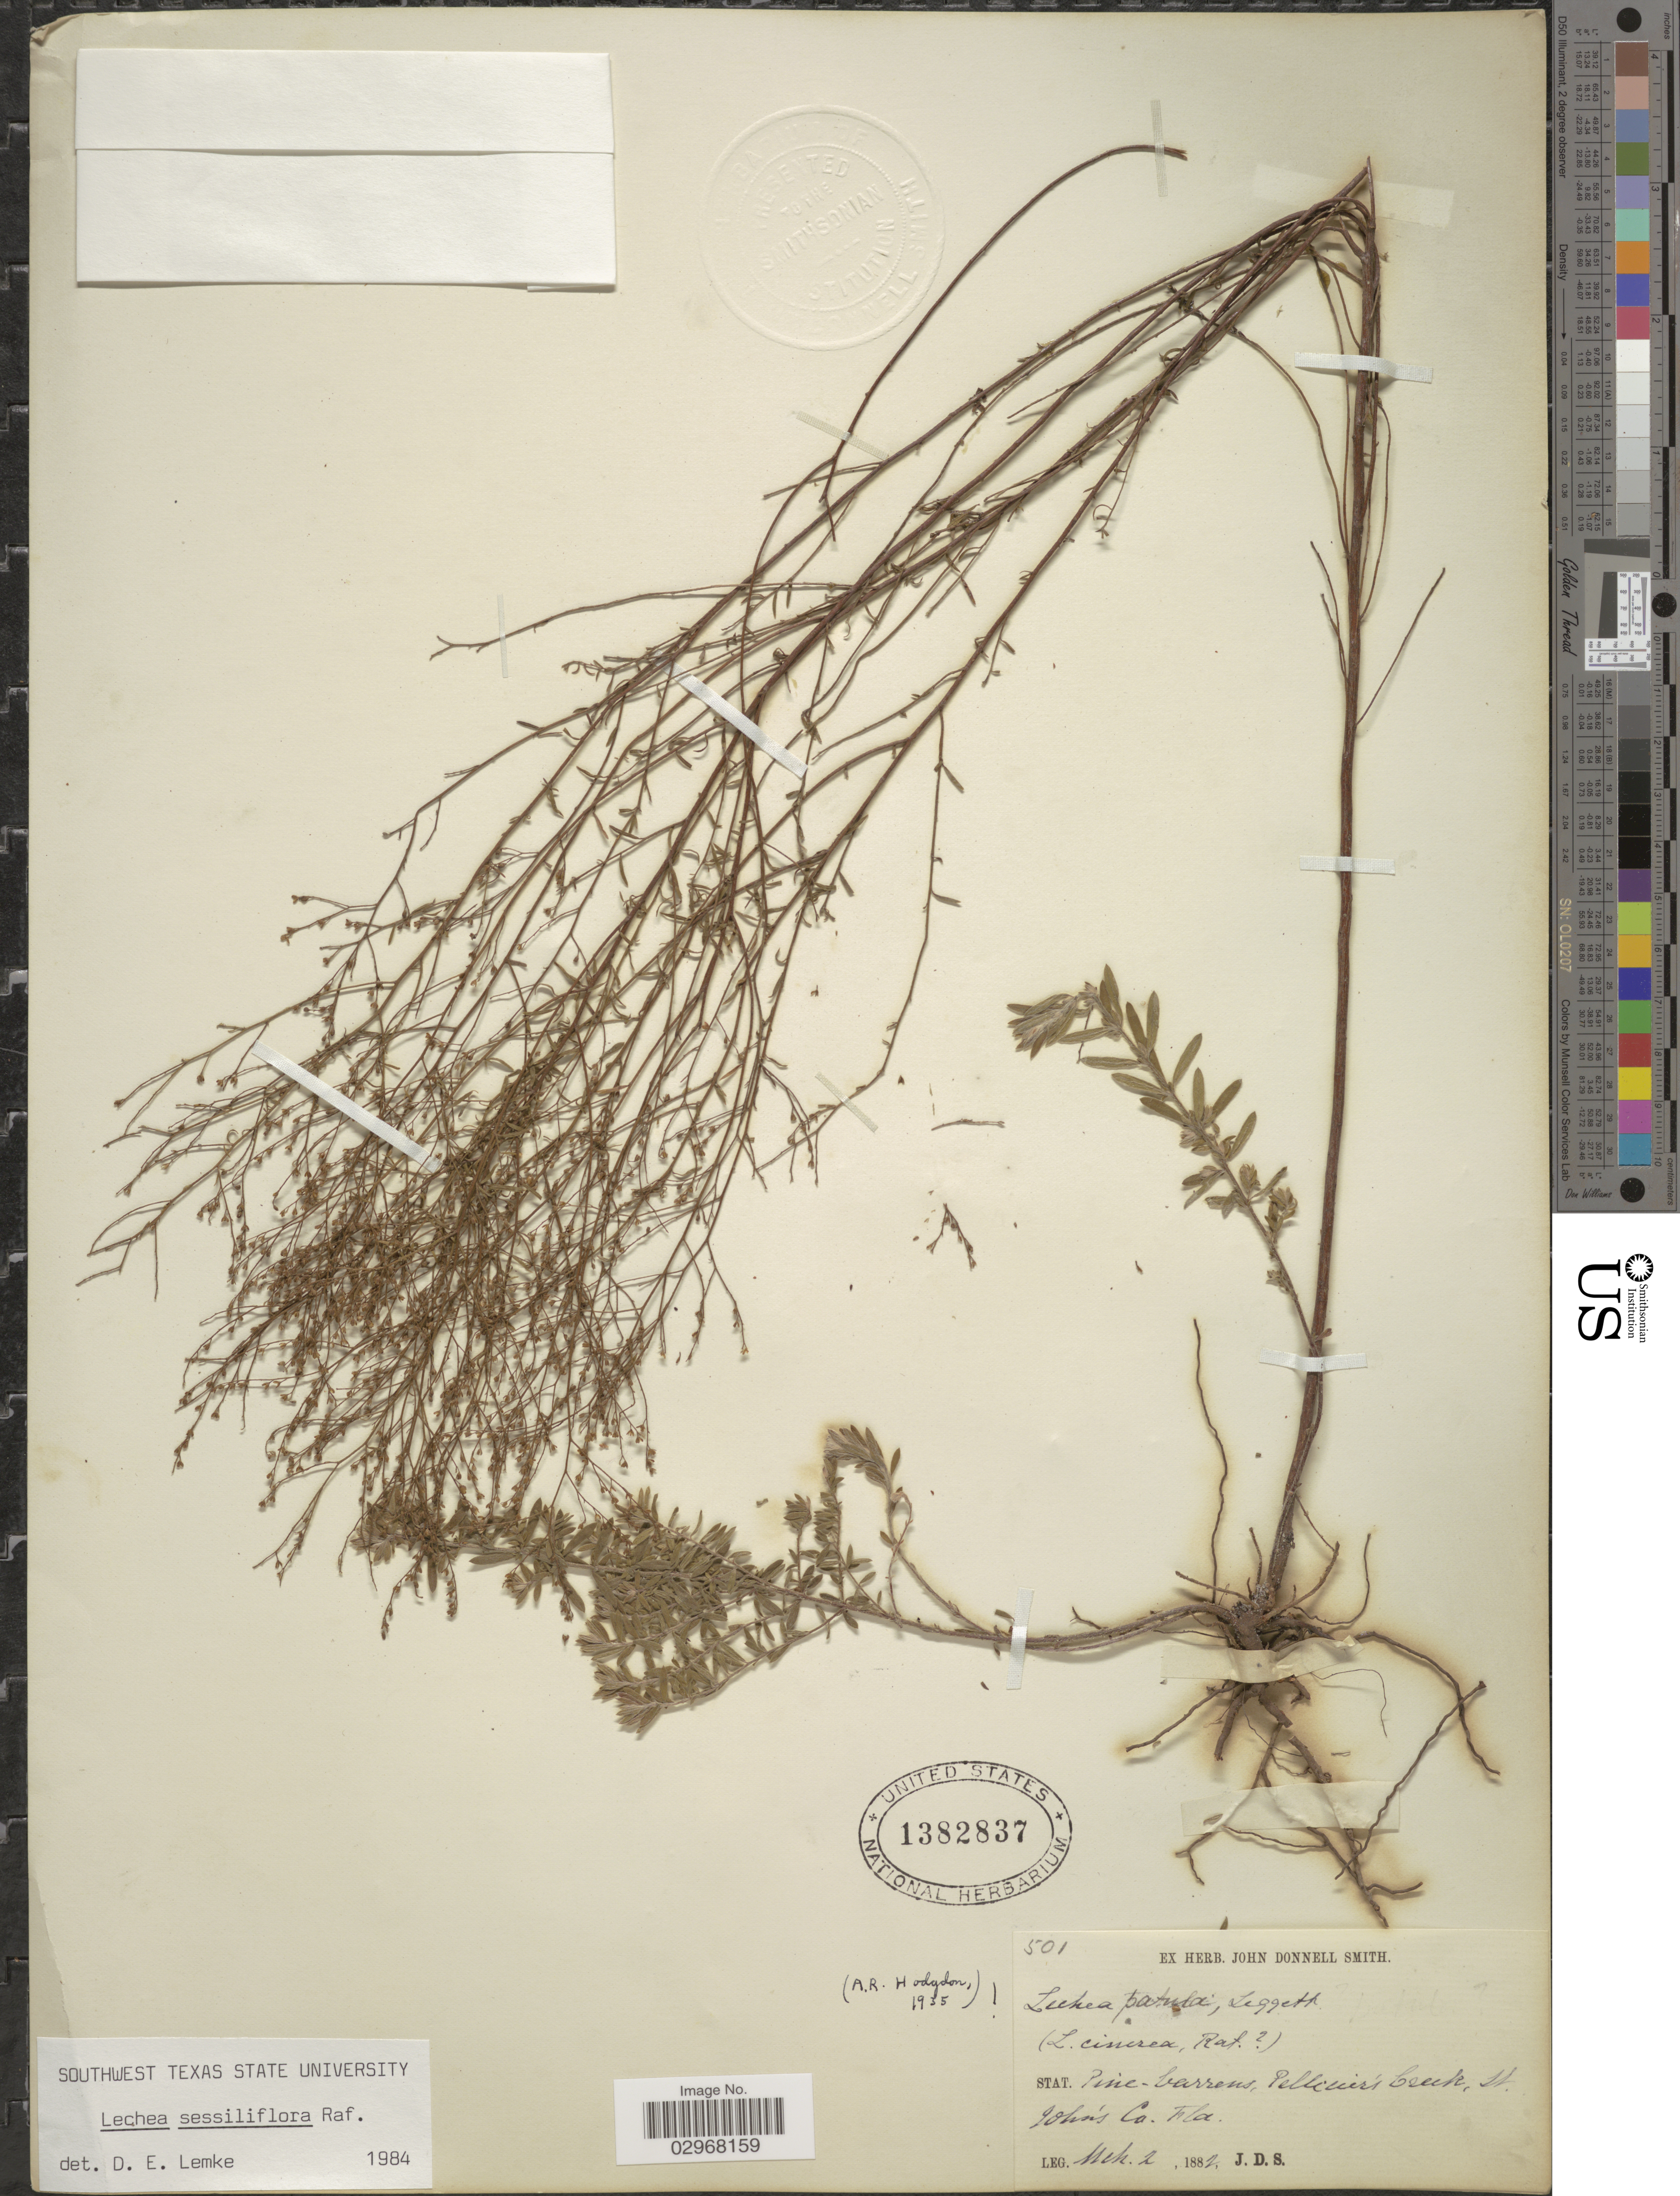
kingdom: Plantae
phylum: Tracheophyta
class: Magnoliopsida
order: Malvales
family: Cistaceae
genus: Lechea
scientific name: Lechea sessiliflora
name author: Raf.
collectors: J. Donnell Smith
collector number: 501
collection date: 1882-03-02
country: United States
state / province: Florida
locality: Stat. Pine-barrens, Pellicier's Creek, St. John's Co. Fla.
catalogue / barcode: US 1382837